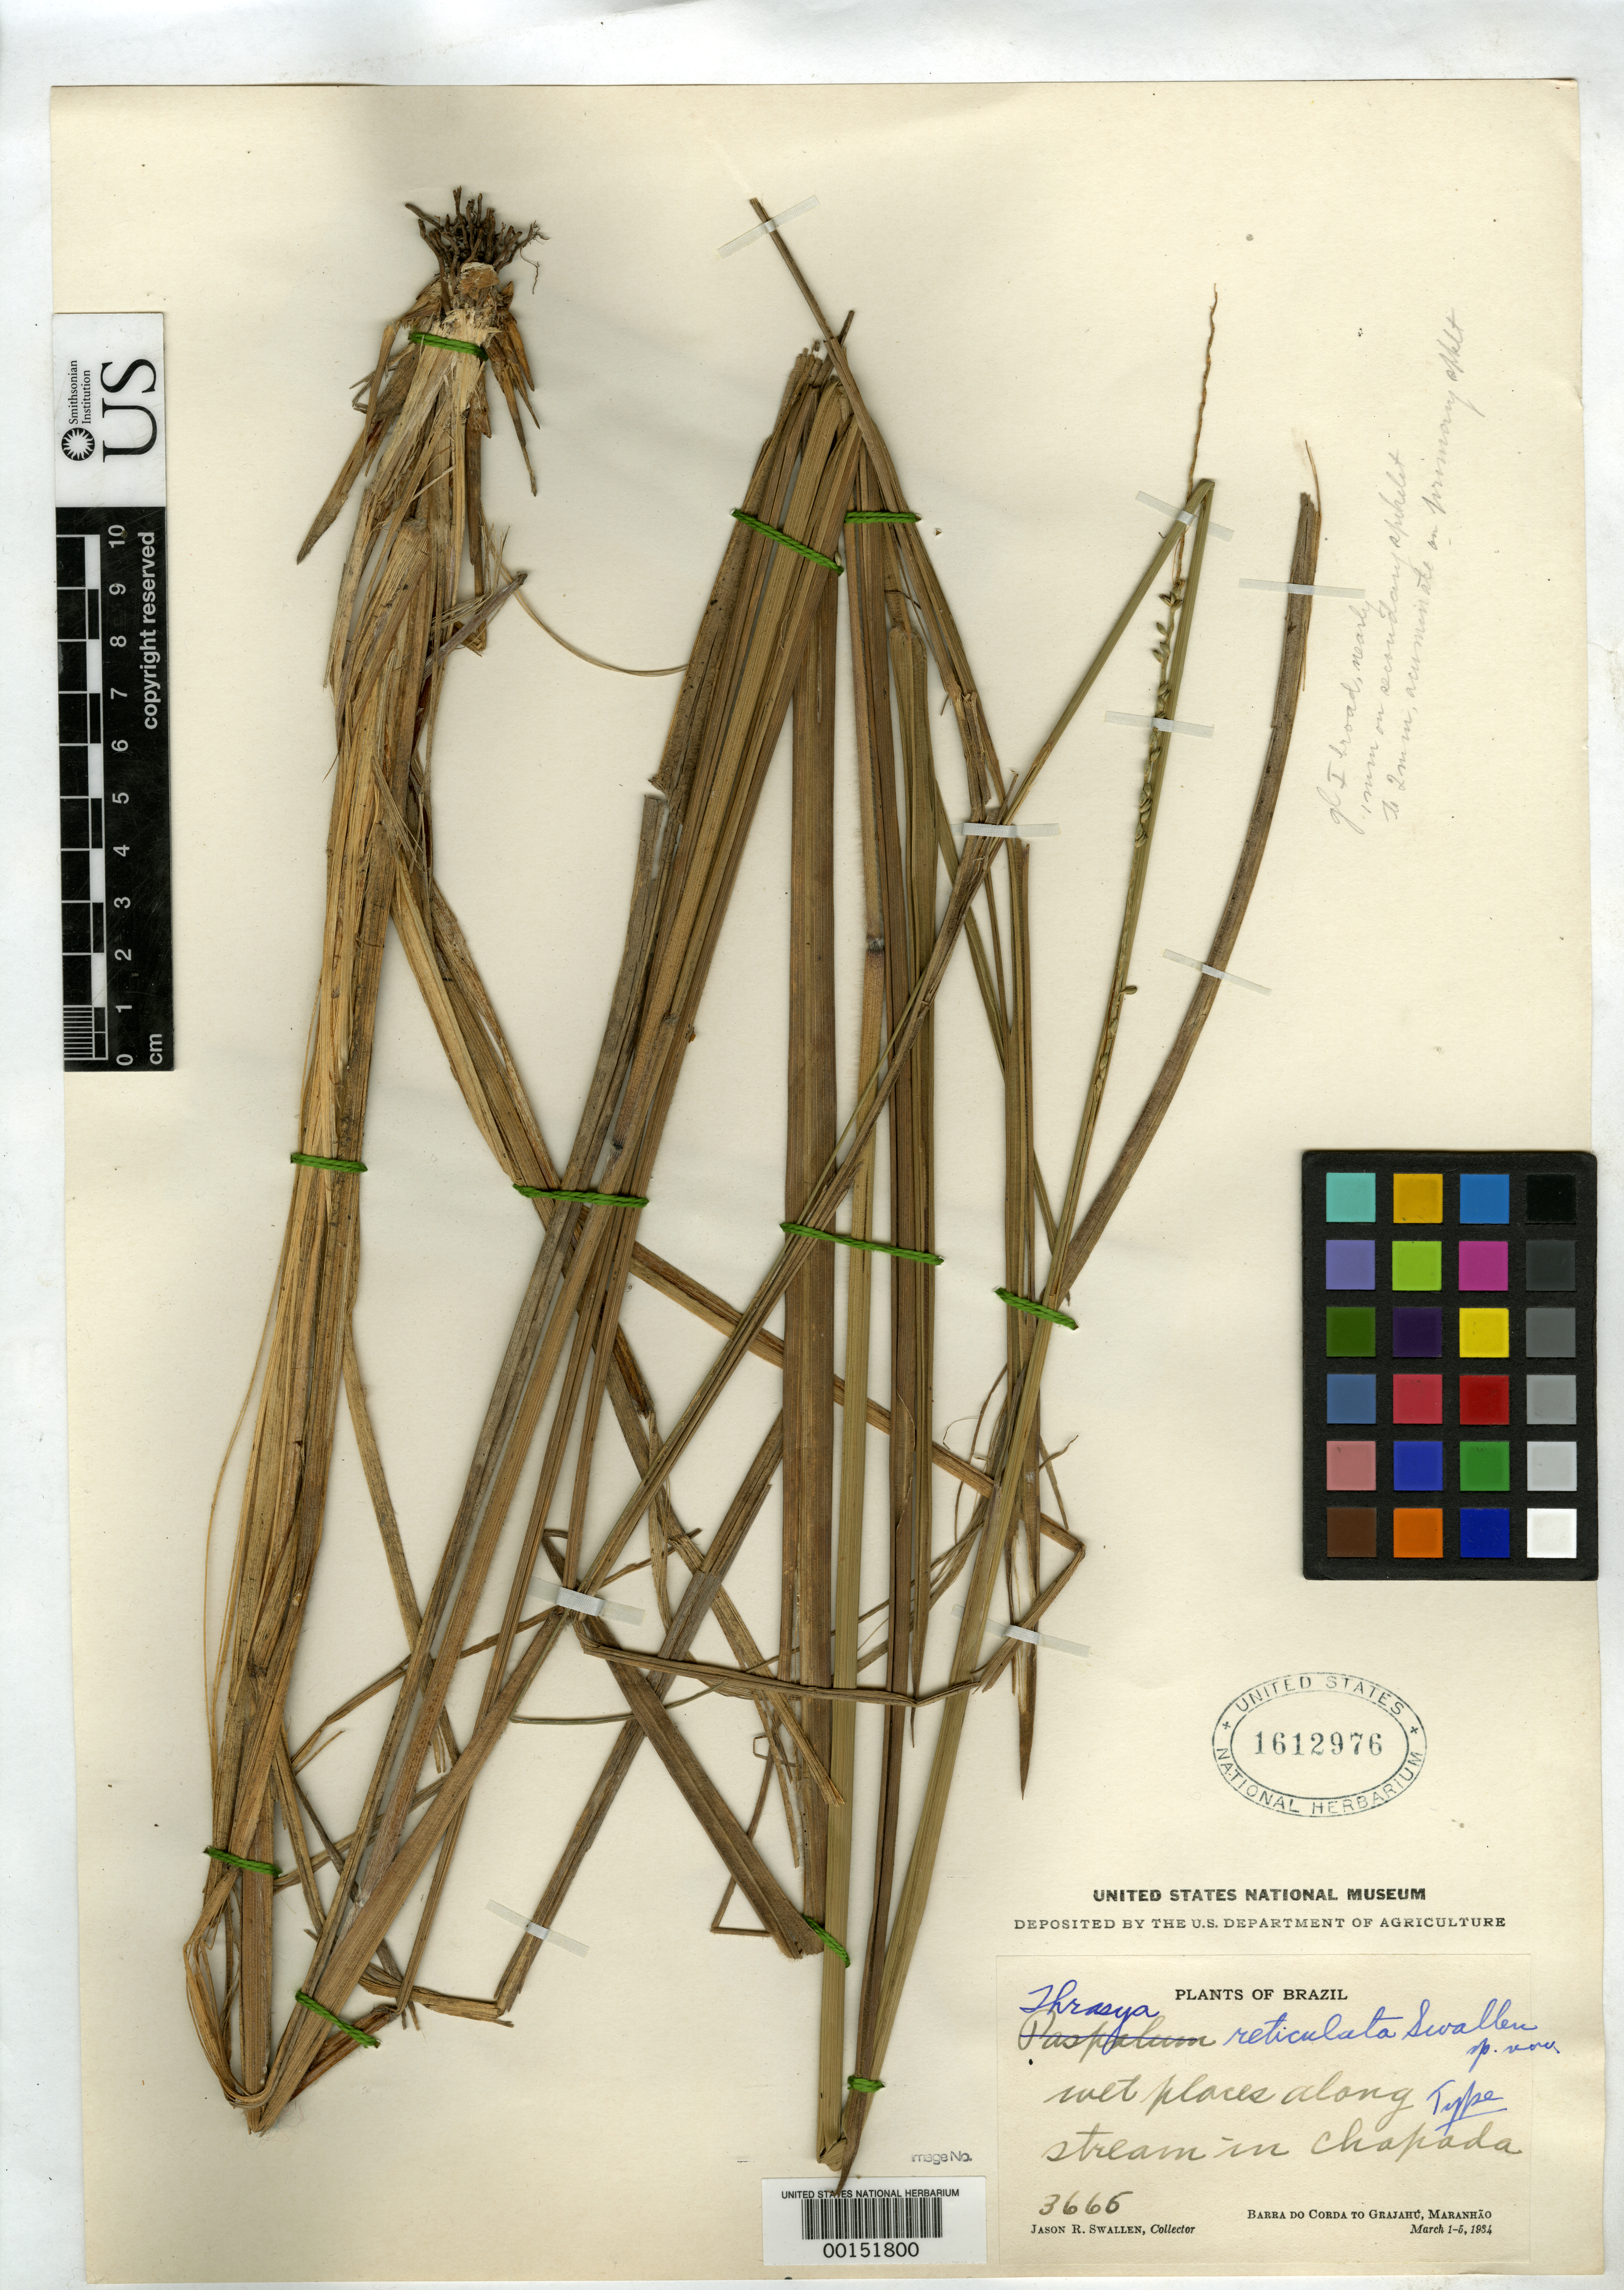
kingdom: Plantae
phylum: Tracheophyta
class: Liliopsida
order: Poales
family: Poaceae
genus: Paspalum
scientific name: Paspalum multinervium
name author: A.G. Burm.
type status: Holotype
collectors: J. R. Swallen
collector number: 3665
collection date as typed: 01 Mar 1934 to 05 Mar 1934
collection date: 1934-03-01/1934-03-05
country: Brazil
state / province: Maranhão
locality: Barra do Corda to Grajahu.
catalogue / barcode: US 1612976